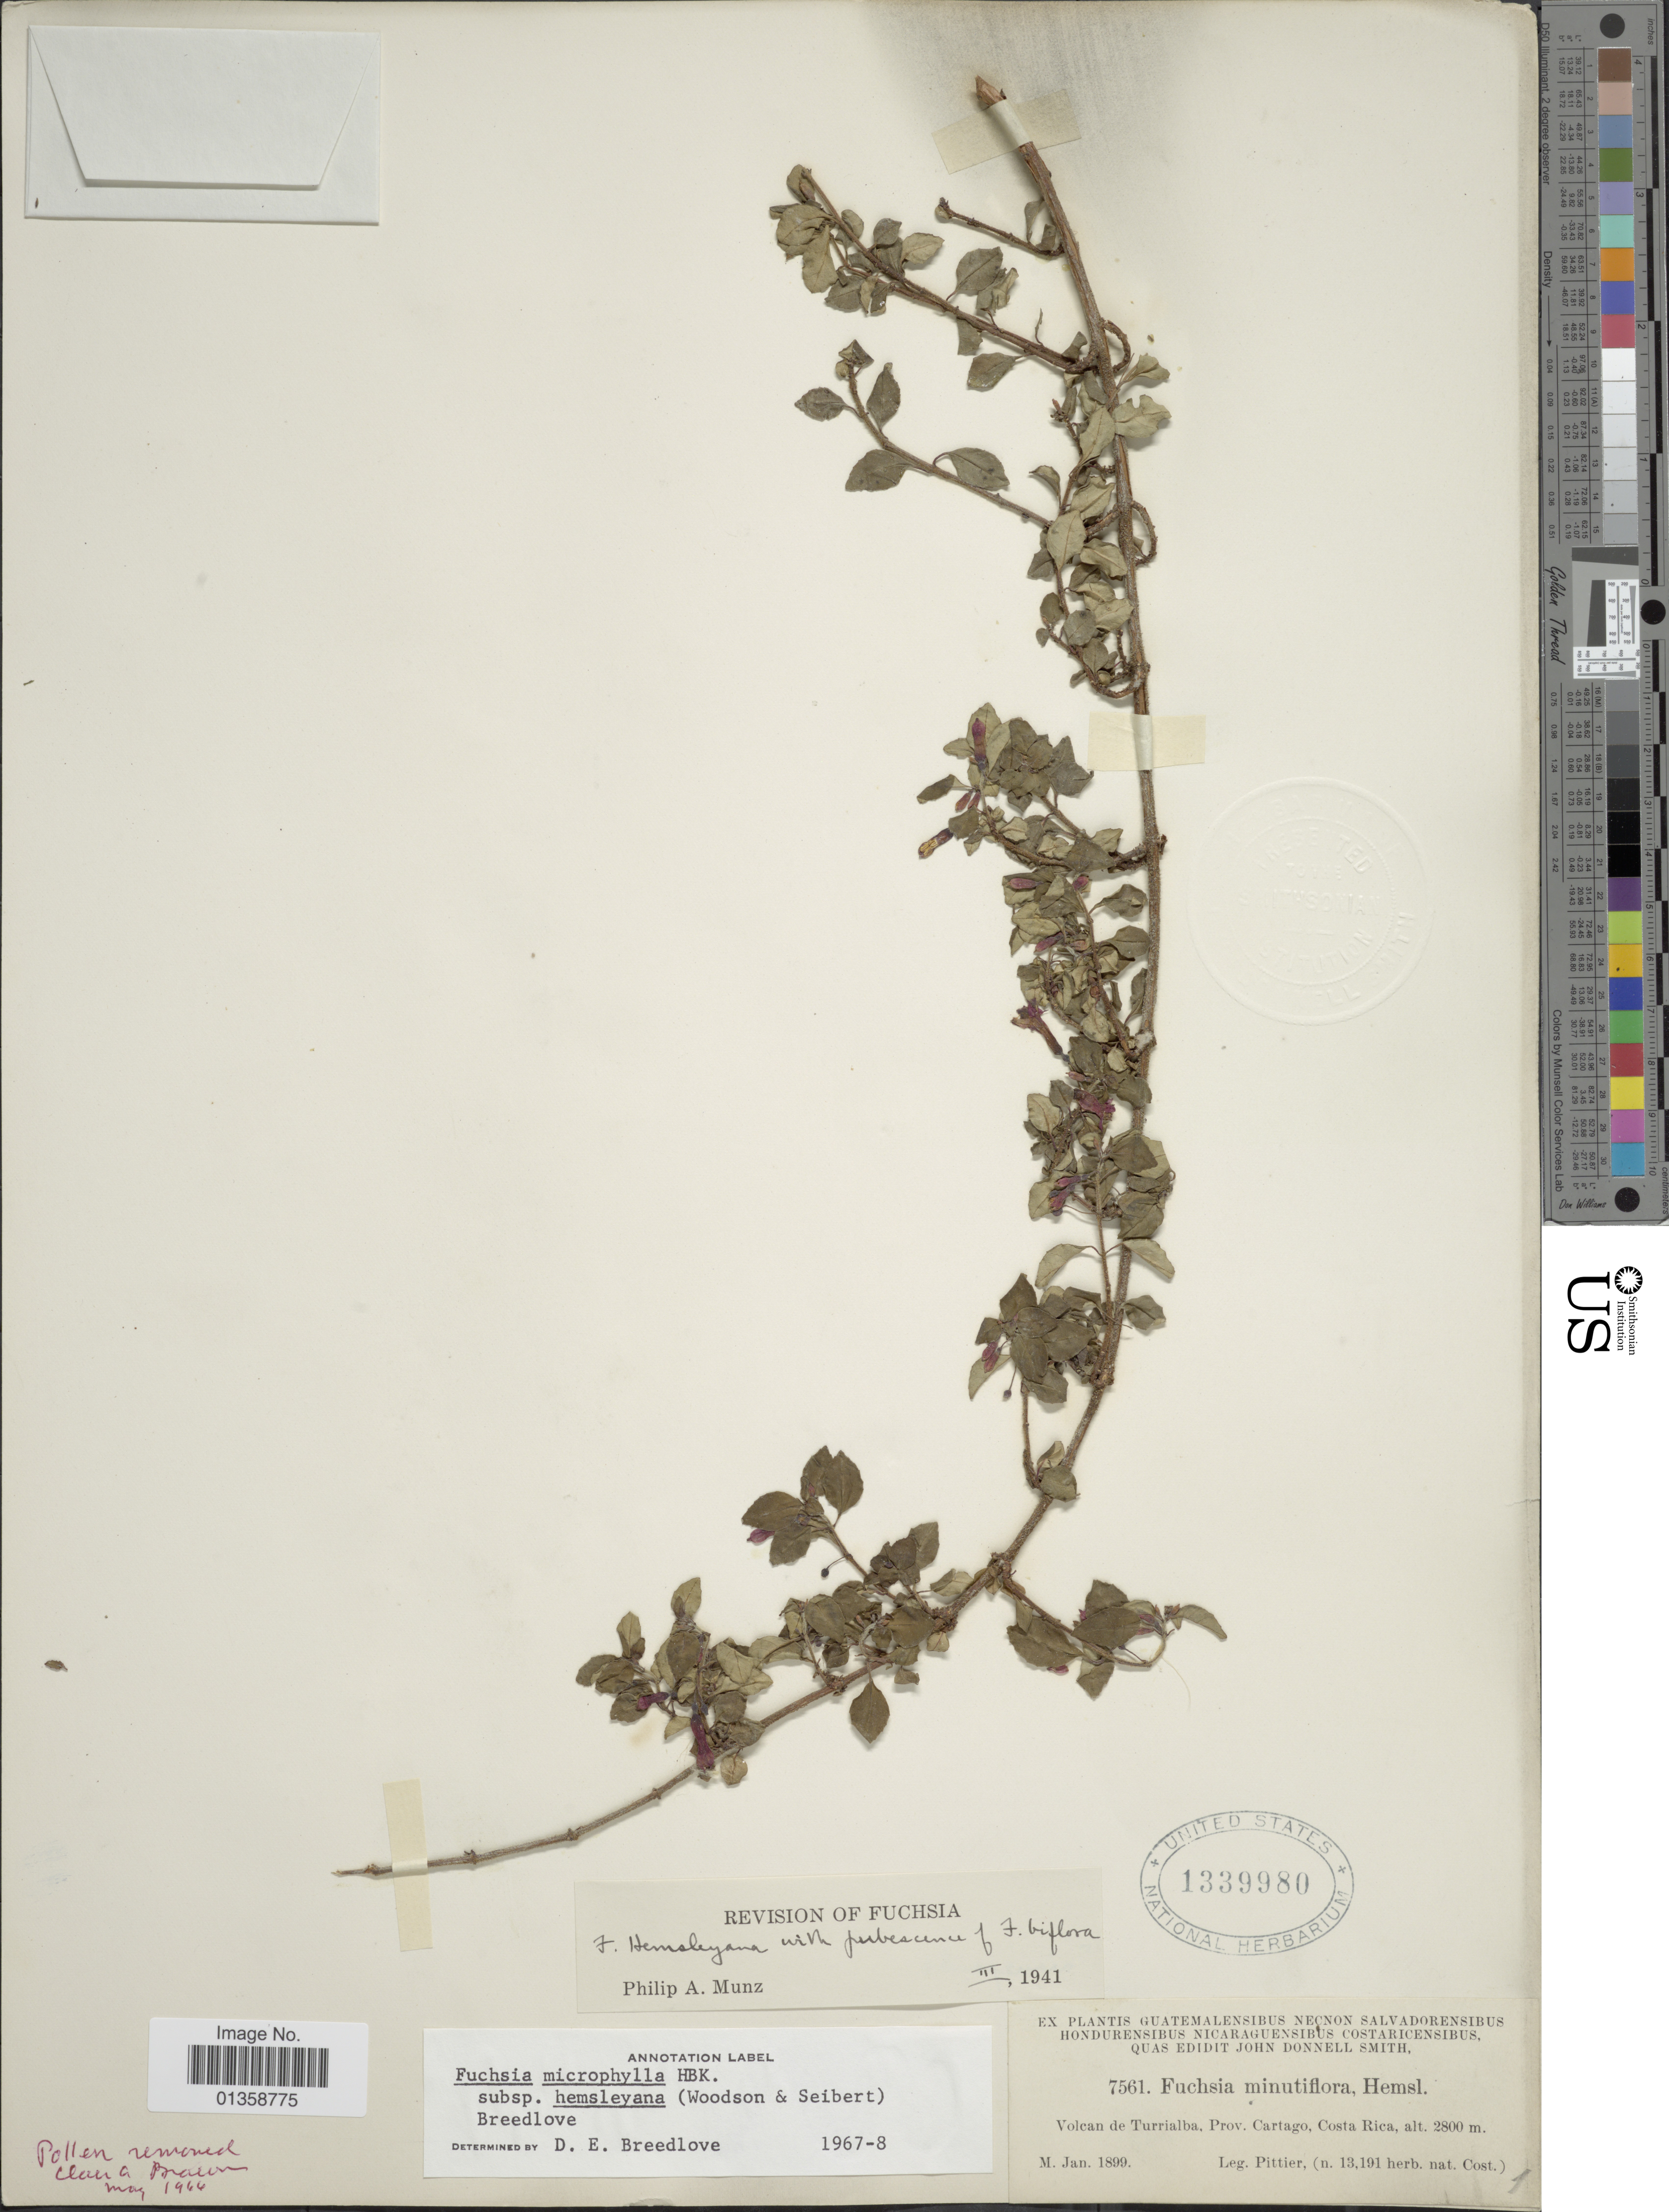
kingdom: Plantae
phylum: Tracheophyta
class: Magnoliopsida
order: Myrtales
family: Onagraceae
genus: Fuchsia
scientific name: Fuchsia microphylla subsp. hemsleyana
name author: (Woodson & Seibert) Breedlove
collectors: Pittier, --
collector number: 7561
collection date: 1899-01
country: Costa Rica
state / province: Cartago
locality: Volcan de Turrialba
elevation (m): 2800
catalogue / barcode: US 1339980